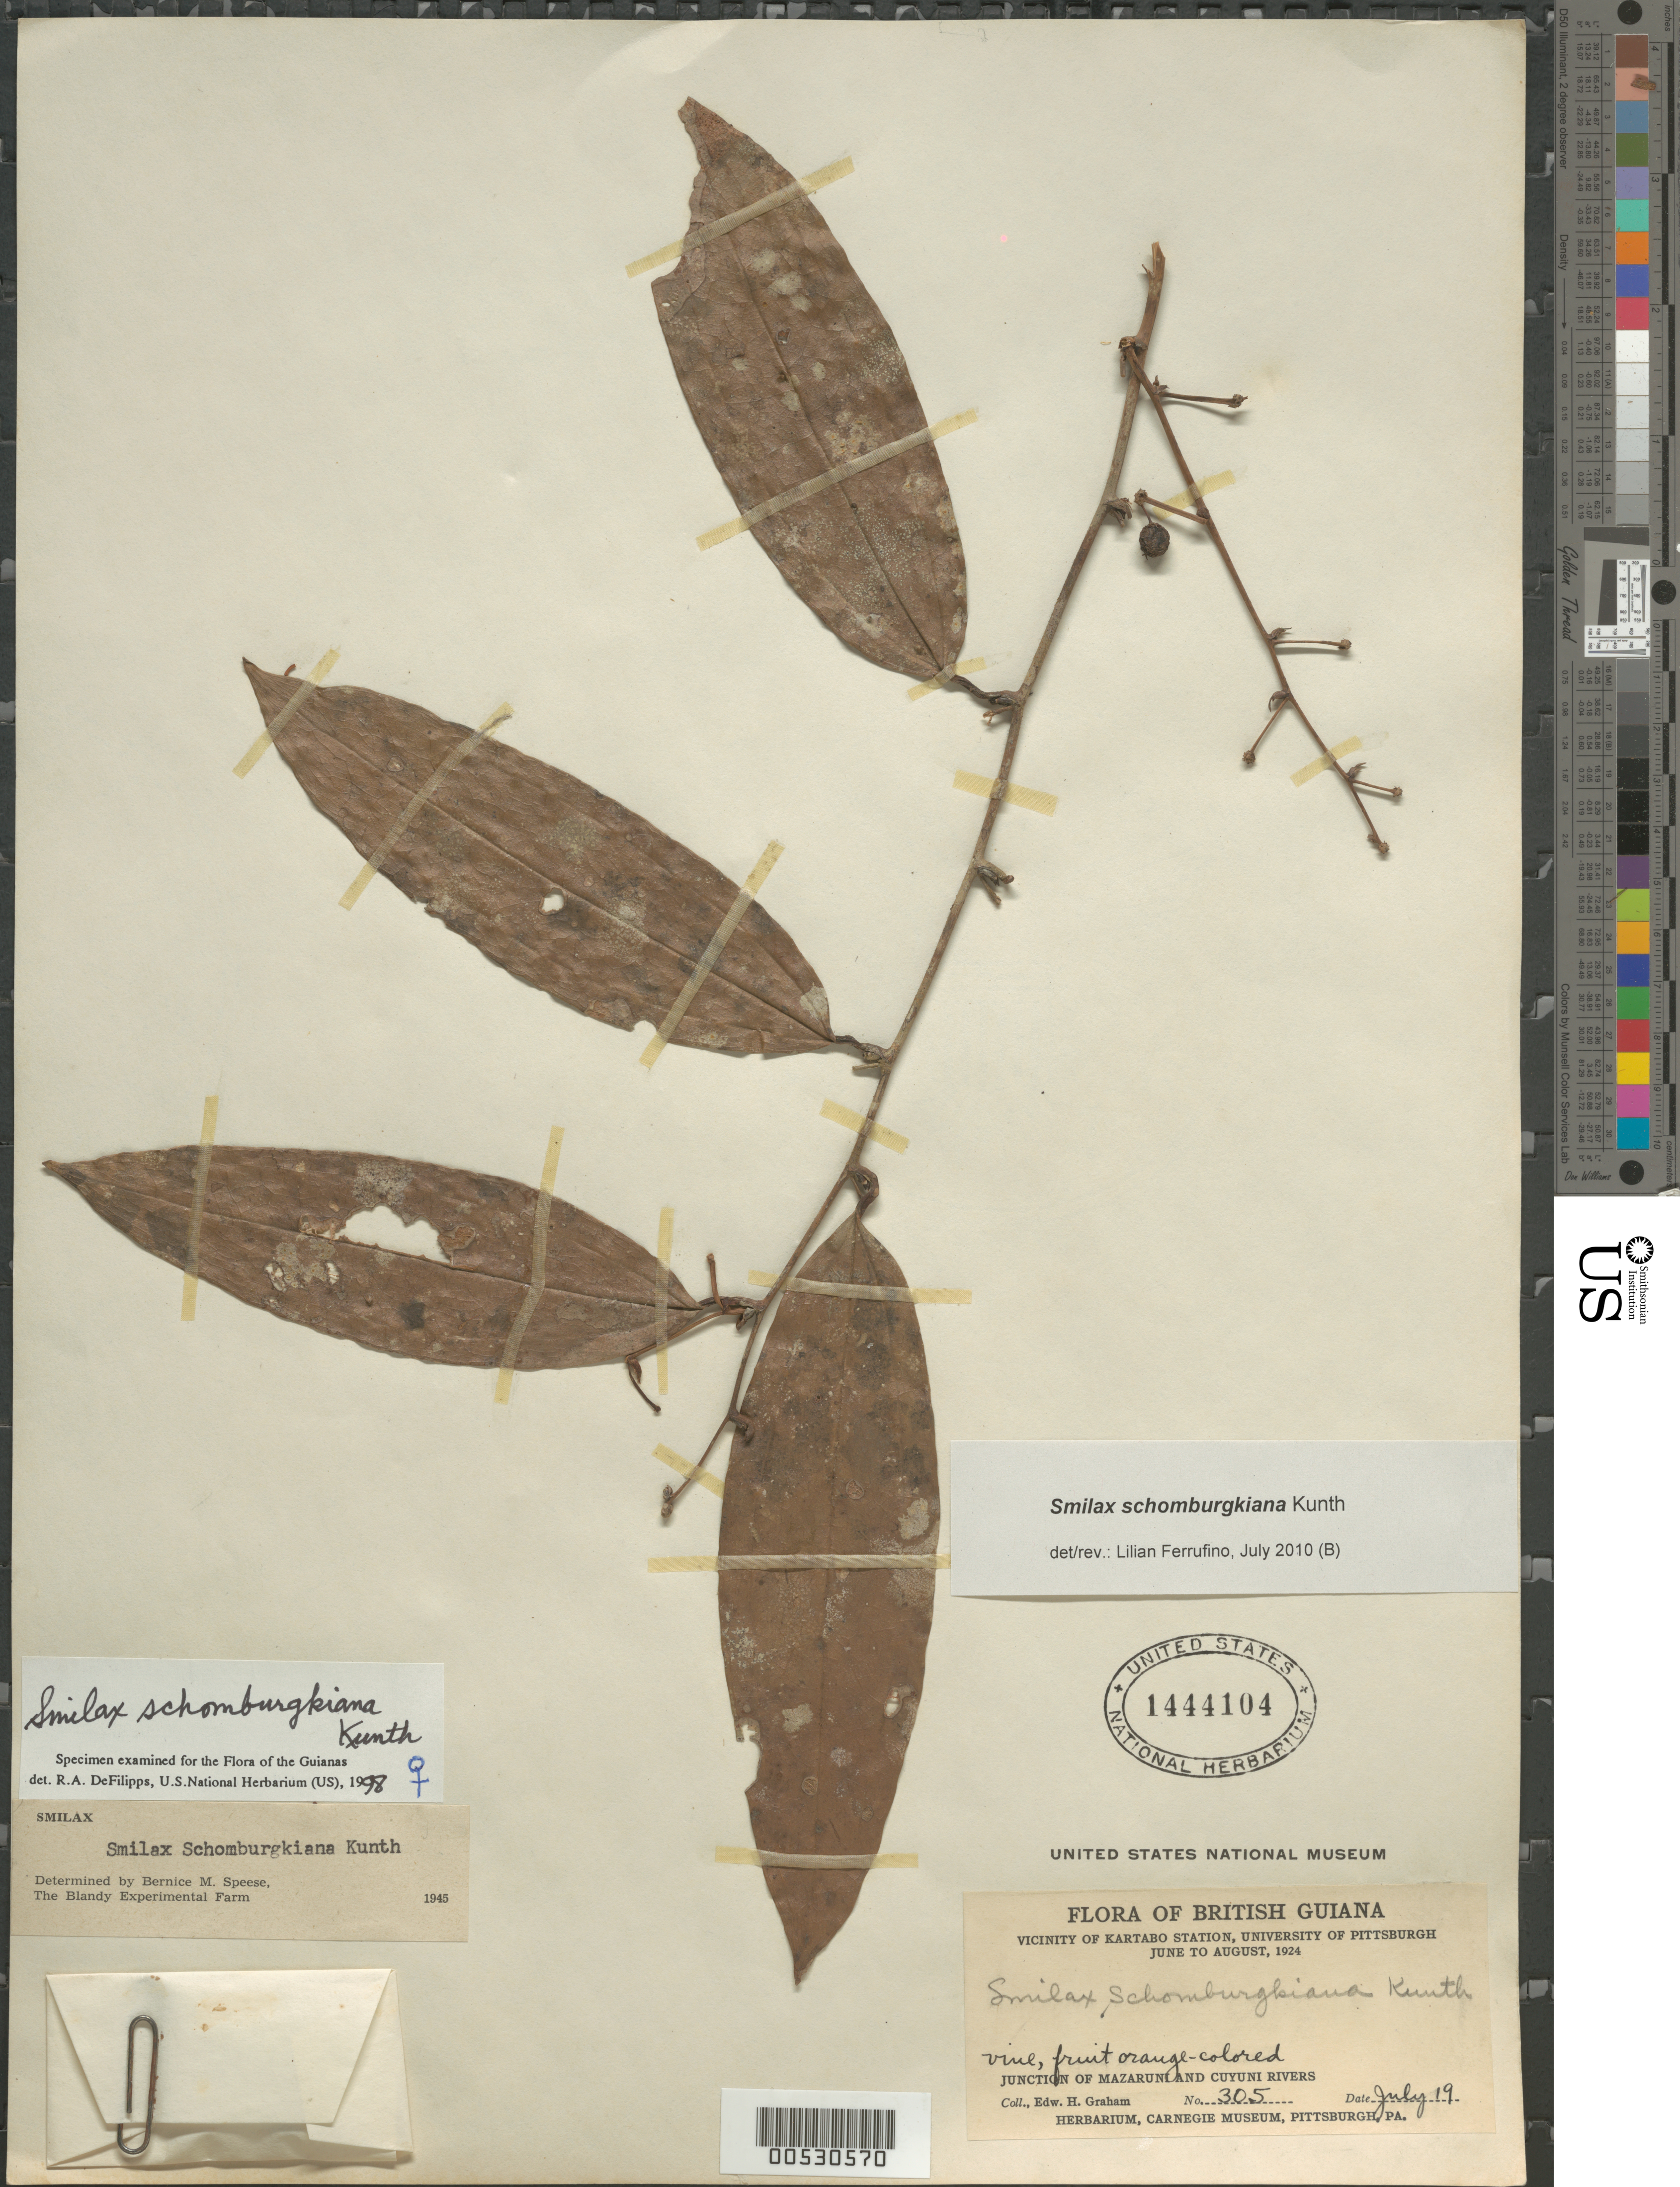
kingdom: Plantae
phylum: Tracheophyta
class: Liliopsida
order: Liliales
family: Smilacaceae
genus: Smilax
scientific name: Smilax schomburgkiana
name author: Kunth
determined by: DeFilipps, R. A.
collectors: E. H. Graham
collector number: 305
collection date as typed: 19-Jul-24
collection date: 1924-07-19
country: Guyana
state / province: Cuyuni-Mazaruni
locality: Kartabo Station, junction of Mazaruni and Cuyuni Rivers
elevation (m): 100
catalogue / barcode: US 1444104